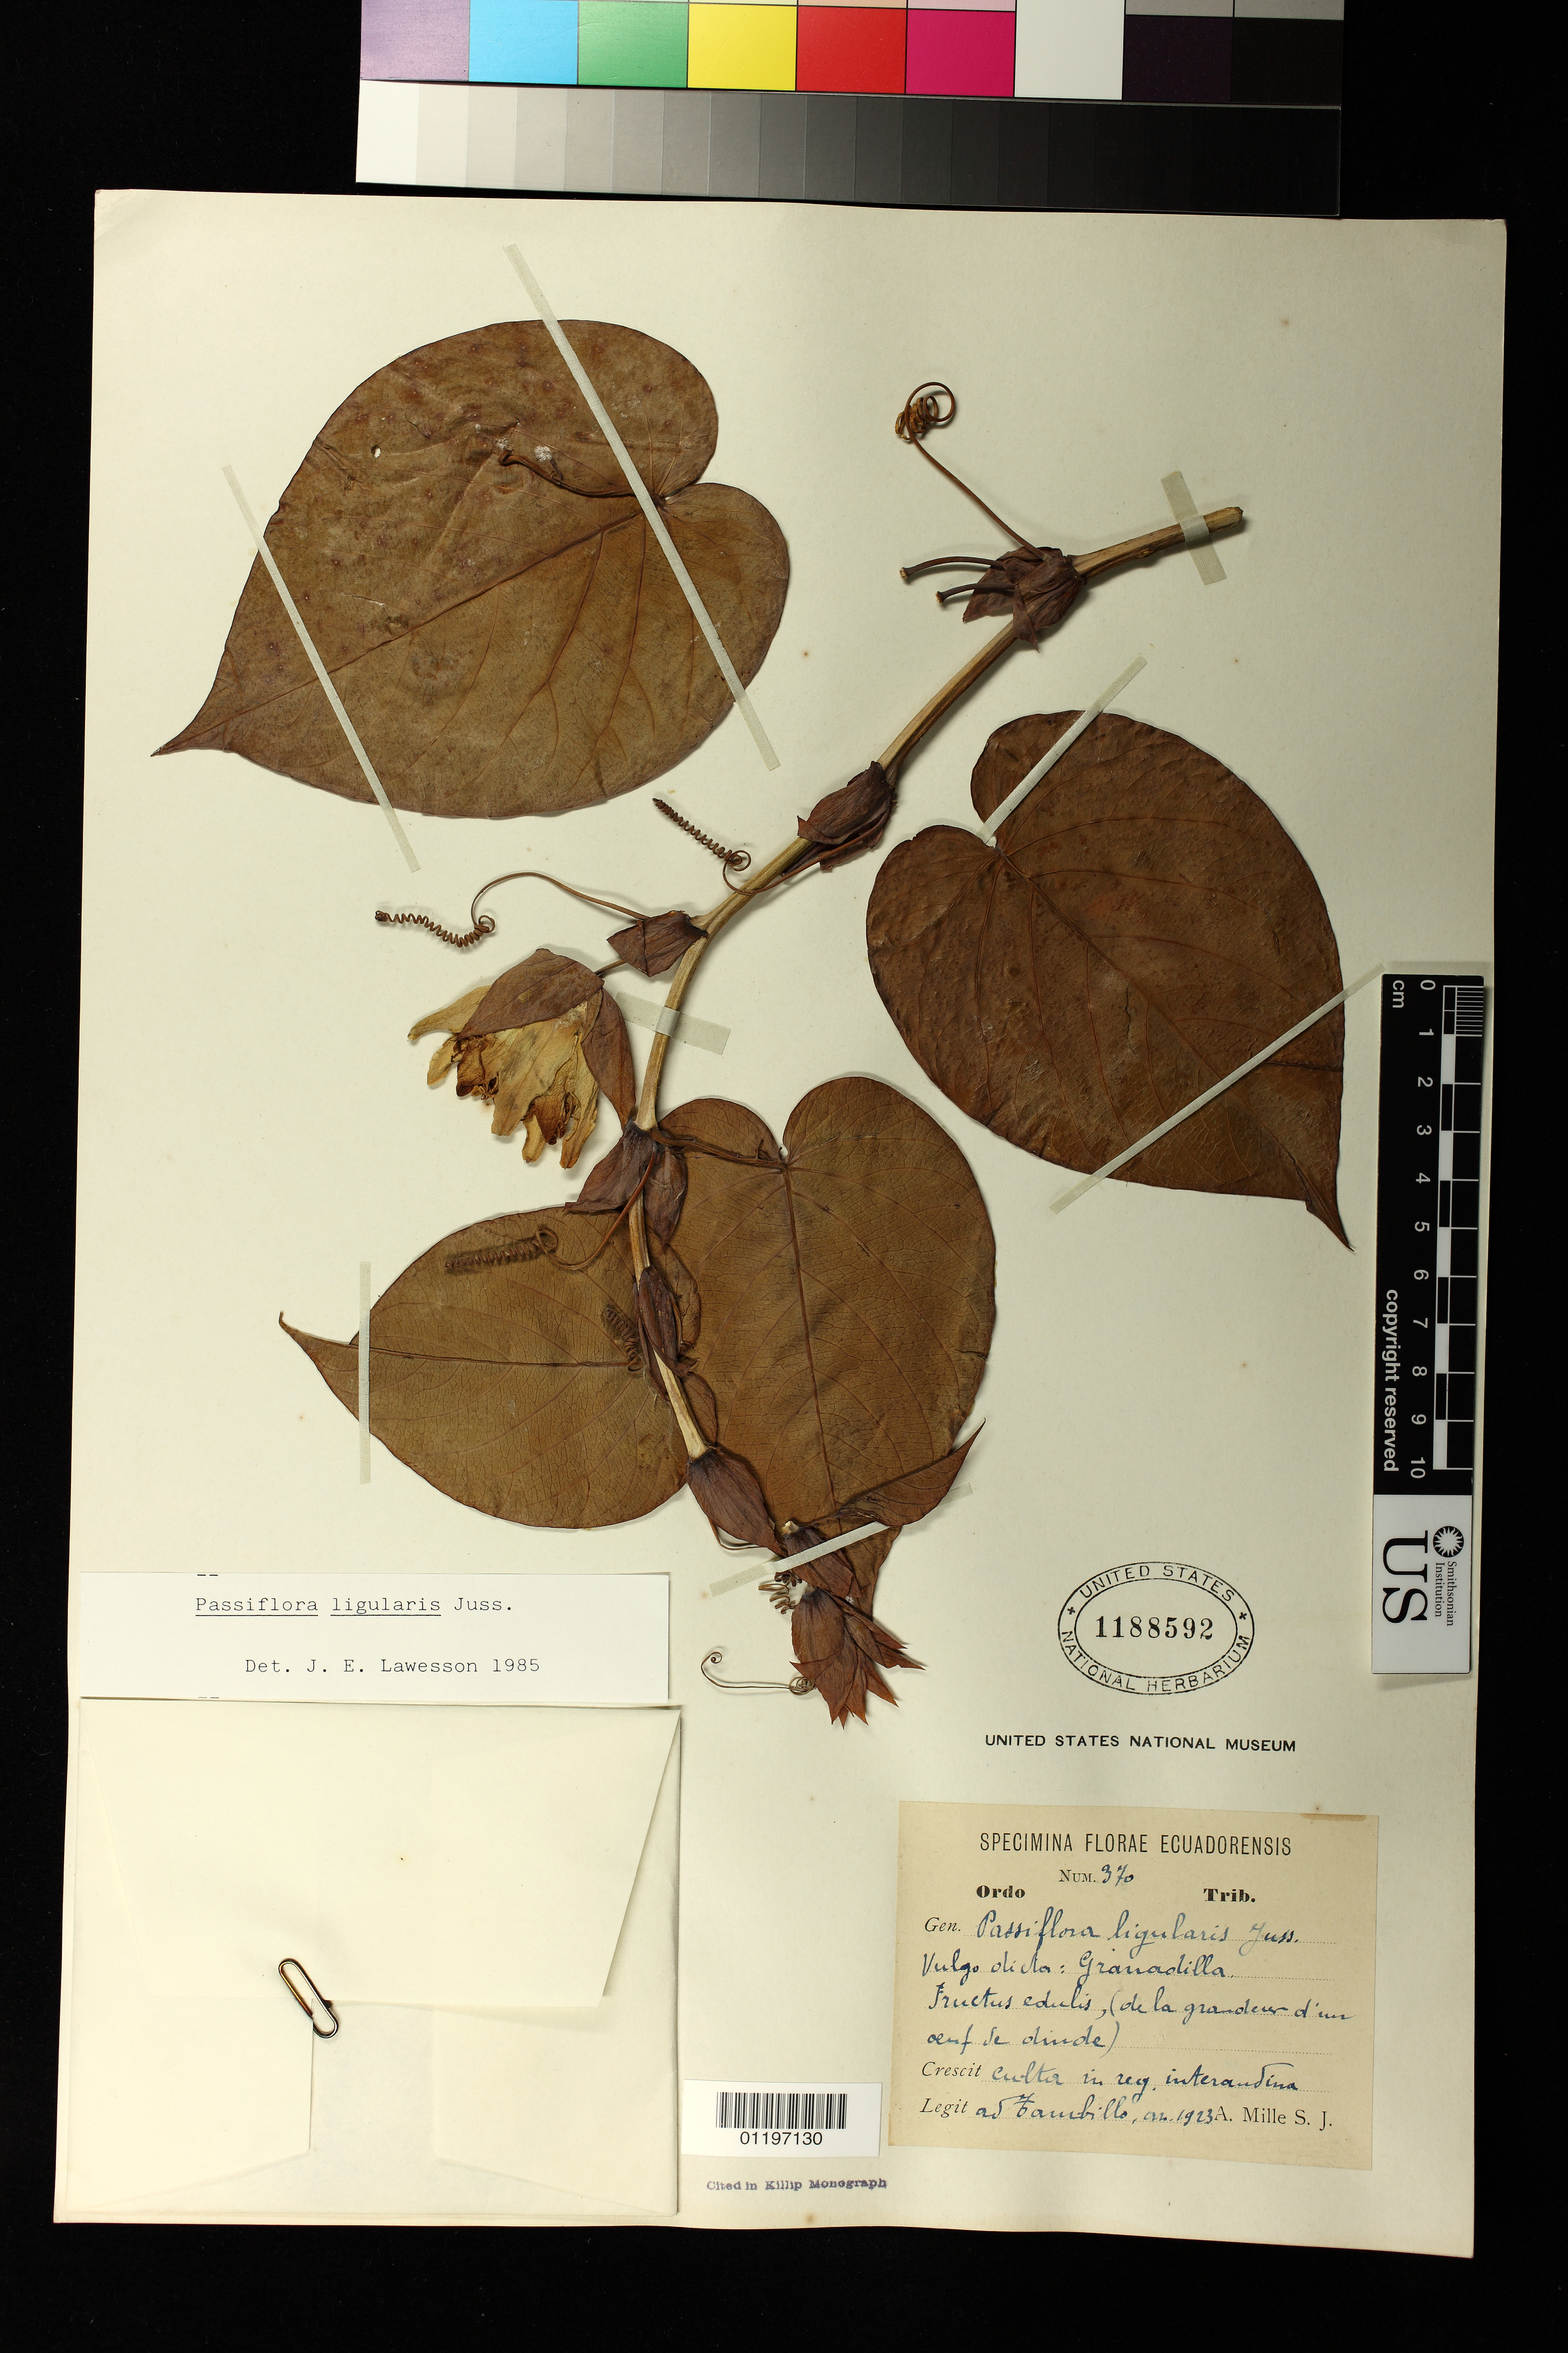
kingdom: Plantae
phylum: Tracheophyta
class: Magnoliopsida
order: Malpighiales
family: Passifloraceae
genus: Passiflora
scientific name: Passiflora ligularis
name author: Juss.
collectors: A. Mille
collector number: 370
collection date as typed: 1923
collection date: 1923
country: Ecuador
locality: ad Tambillo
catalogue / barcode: US 1188592